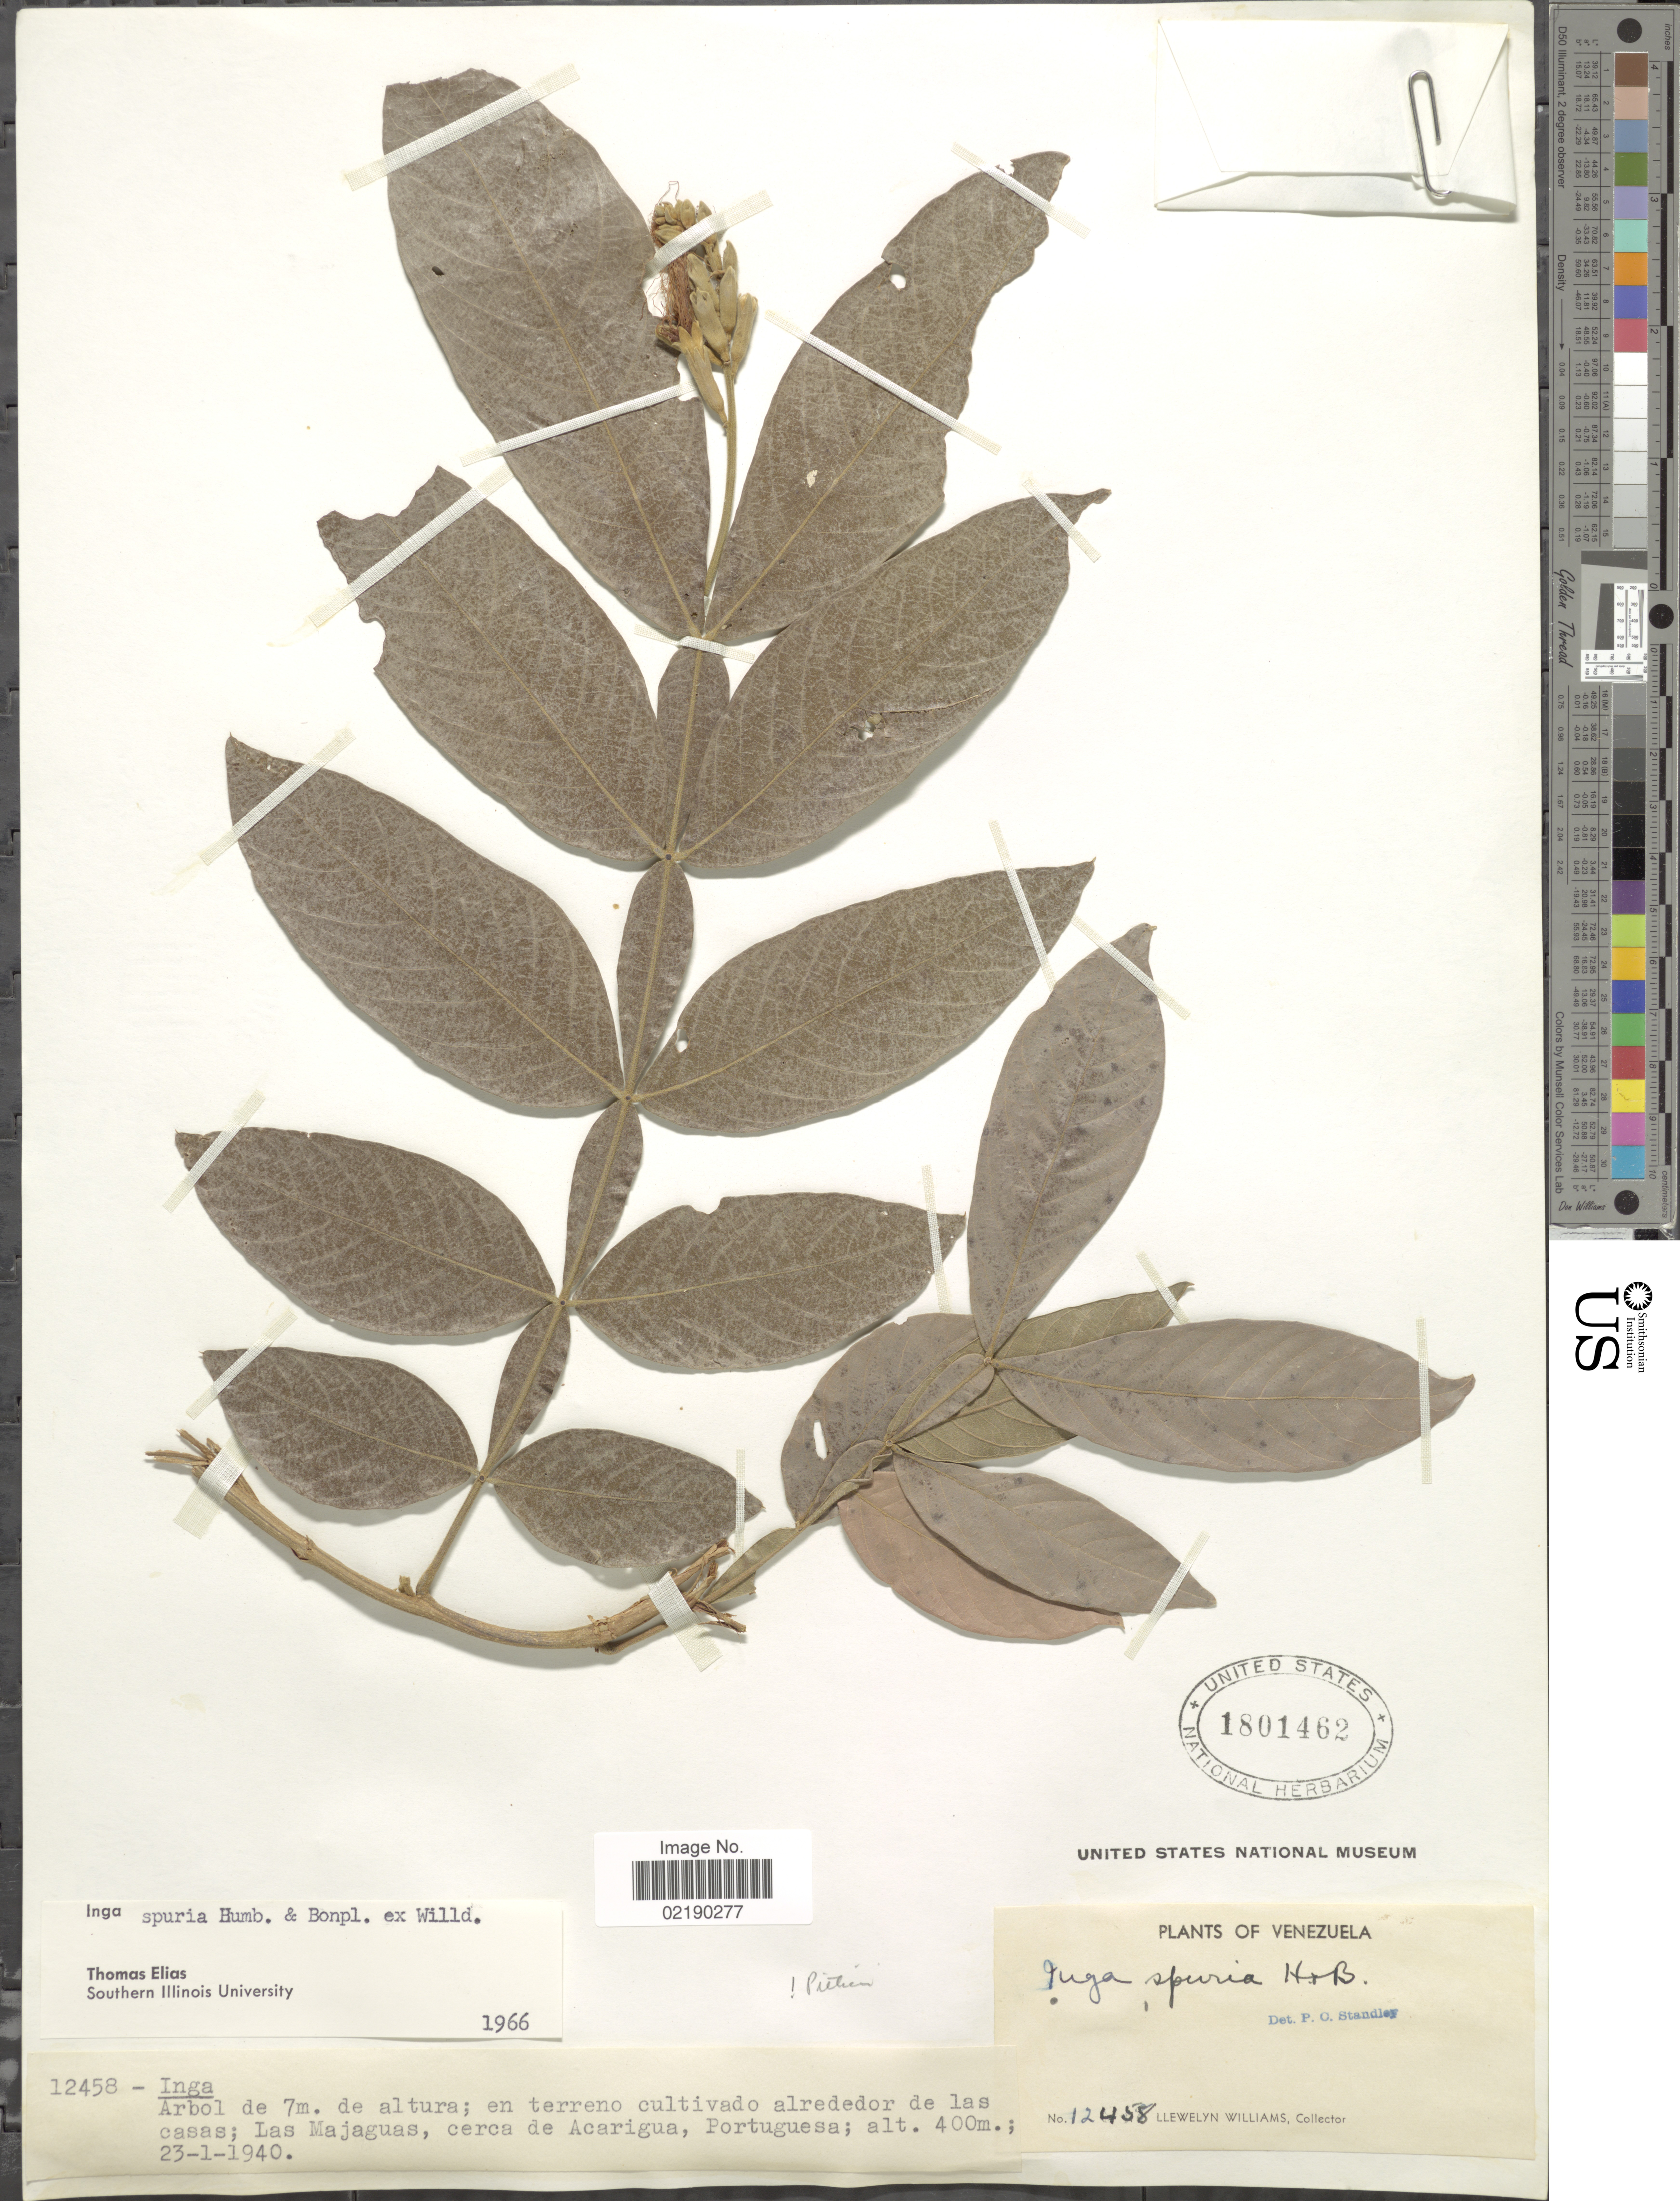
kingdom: Plantae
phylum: Tracheophyta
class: Magnoliopsida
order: Fabales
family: Fabaceae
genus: Inga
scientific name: Inga vera subsp. vera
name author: Willd.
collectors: Ll. Williams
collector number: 12458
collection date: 1940-01-23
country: Venezuela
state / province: Portuguesa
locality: En terreno cultivado alrededor de las casas; Las Majaguas, cerca de Acarigua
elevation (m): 400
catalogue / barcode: US 1801462